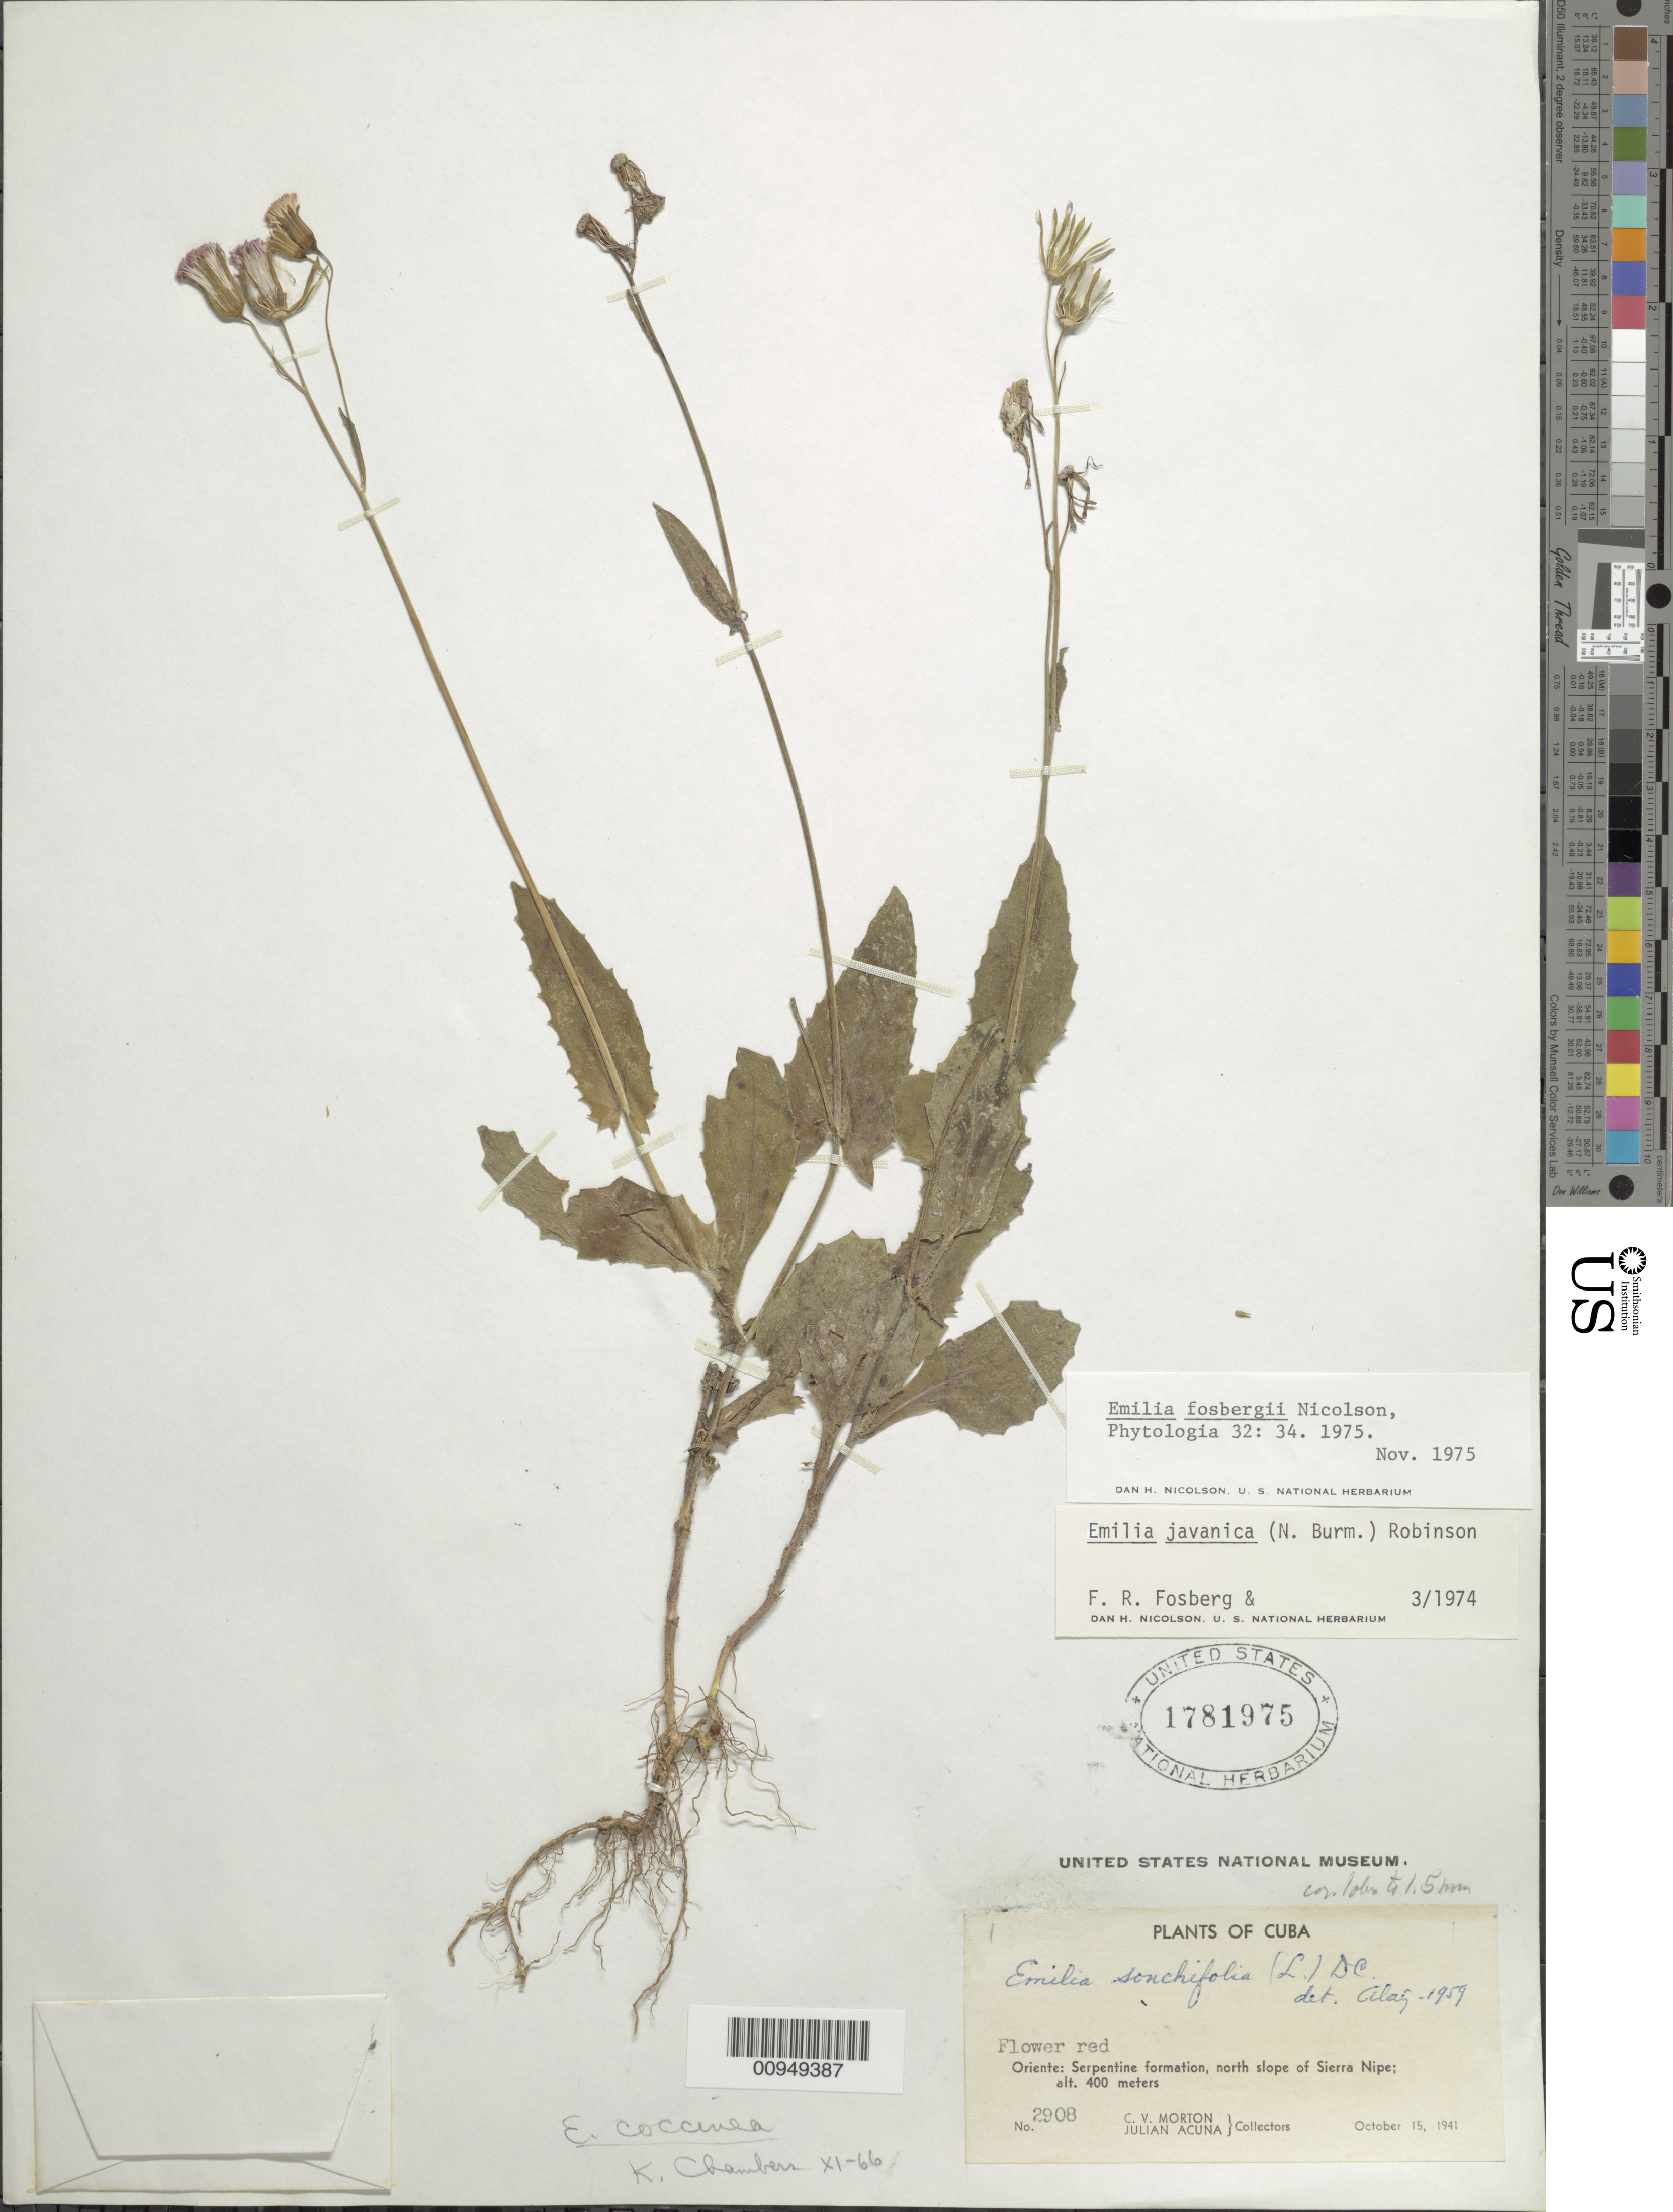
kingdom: Plantae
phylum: Tracheophyta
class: Magnoliopsida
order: Asterales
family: Asteraceae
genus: Emilia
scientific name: Emilia fosbergii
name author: Nicolson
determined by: Nicolson, Dan H.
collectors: C. V. Morton & J. Acuña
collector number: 2908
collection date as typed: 15 Oct 1941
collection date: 1941-10-15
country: Cuba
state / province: Holguín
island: Cuba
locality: Serpentine formation, north slope of Sierra Nipe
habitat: Serpentine formation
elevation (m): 400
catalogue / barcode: US 1781975